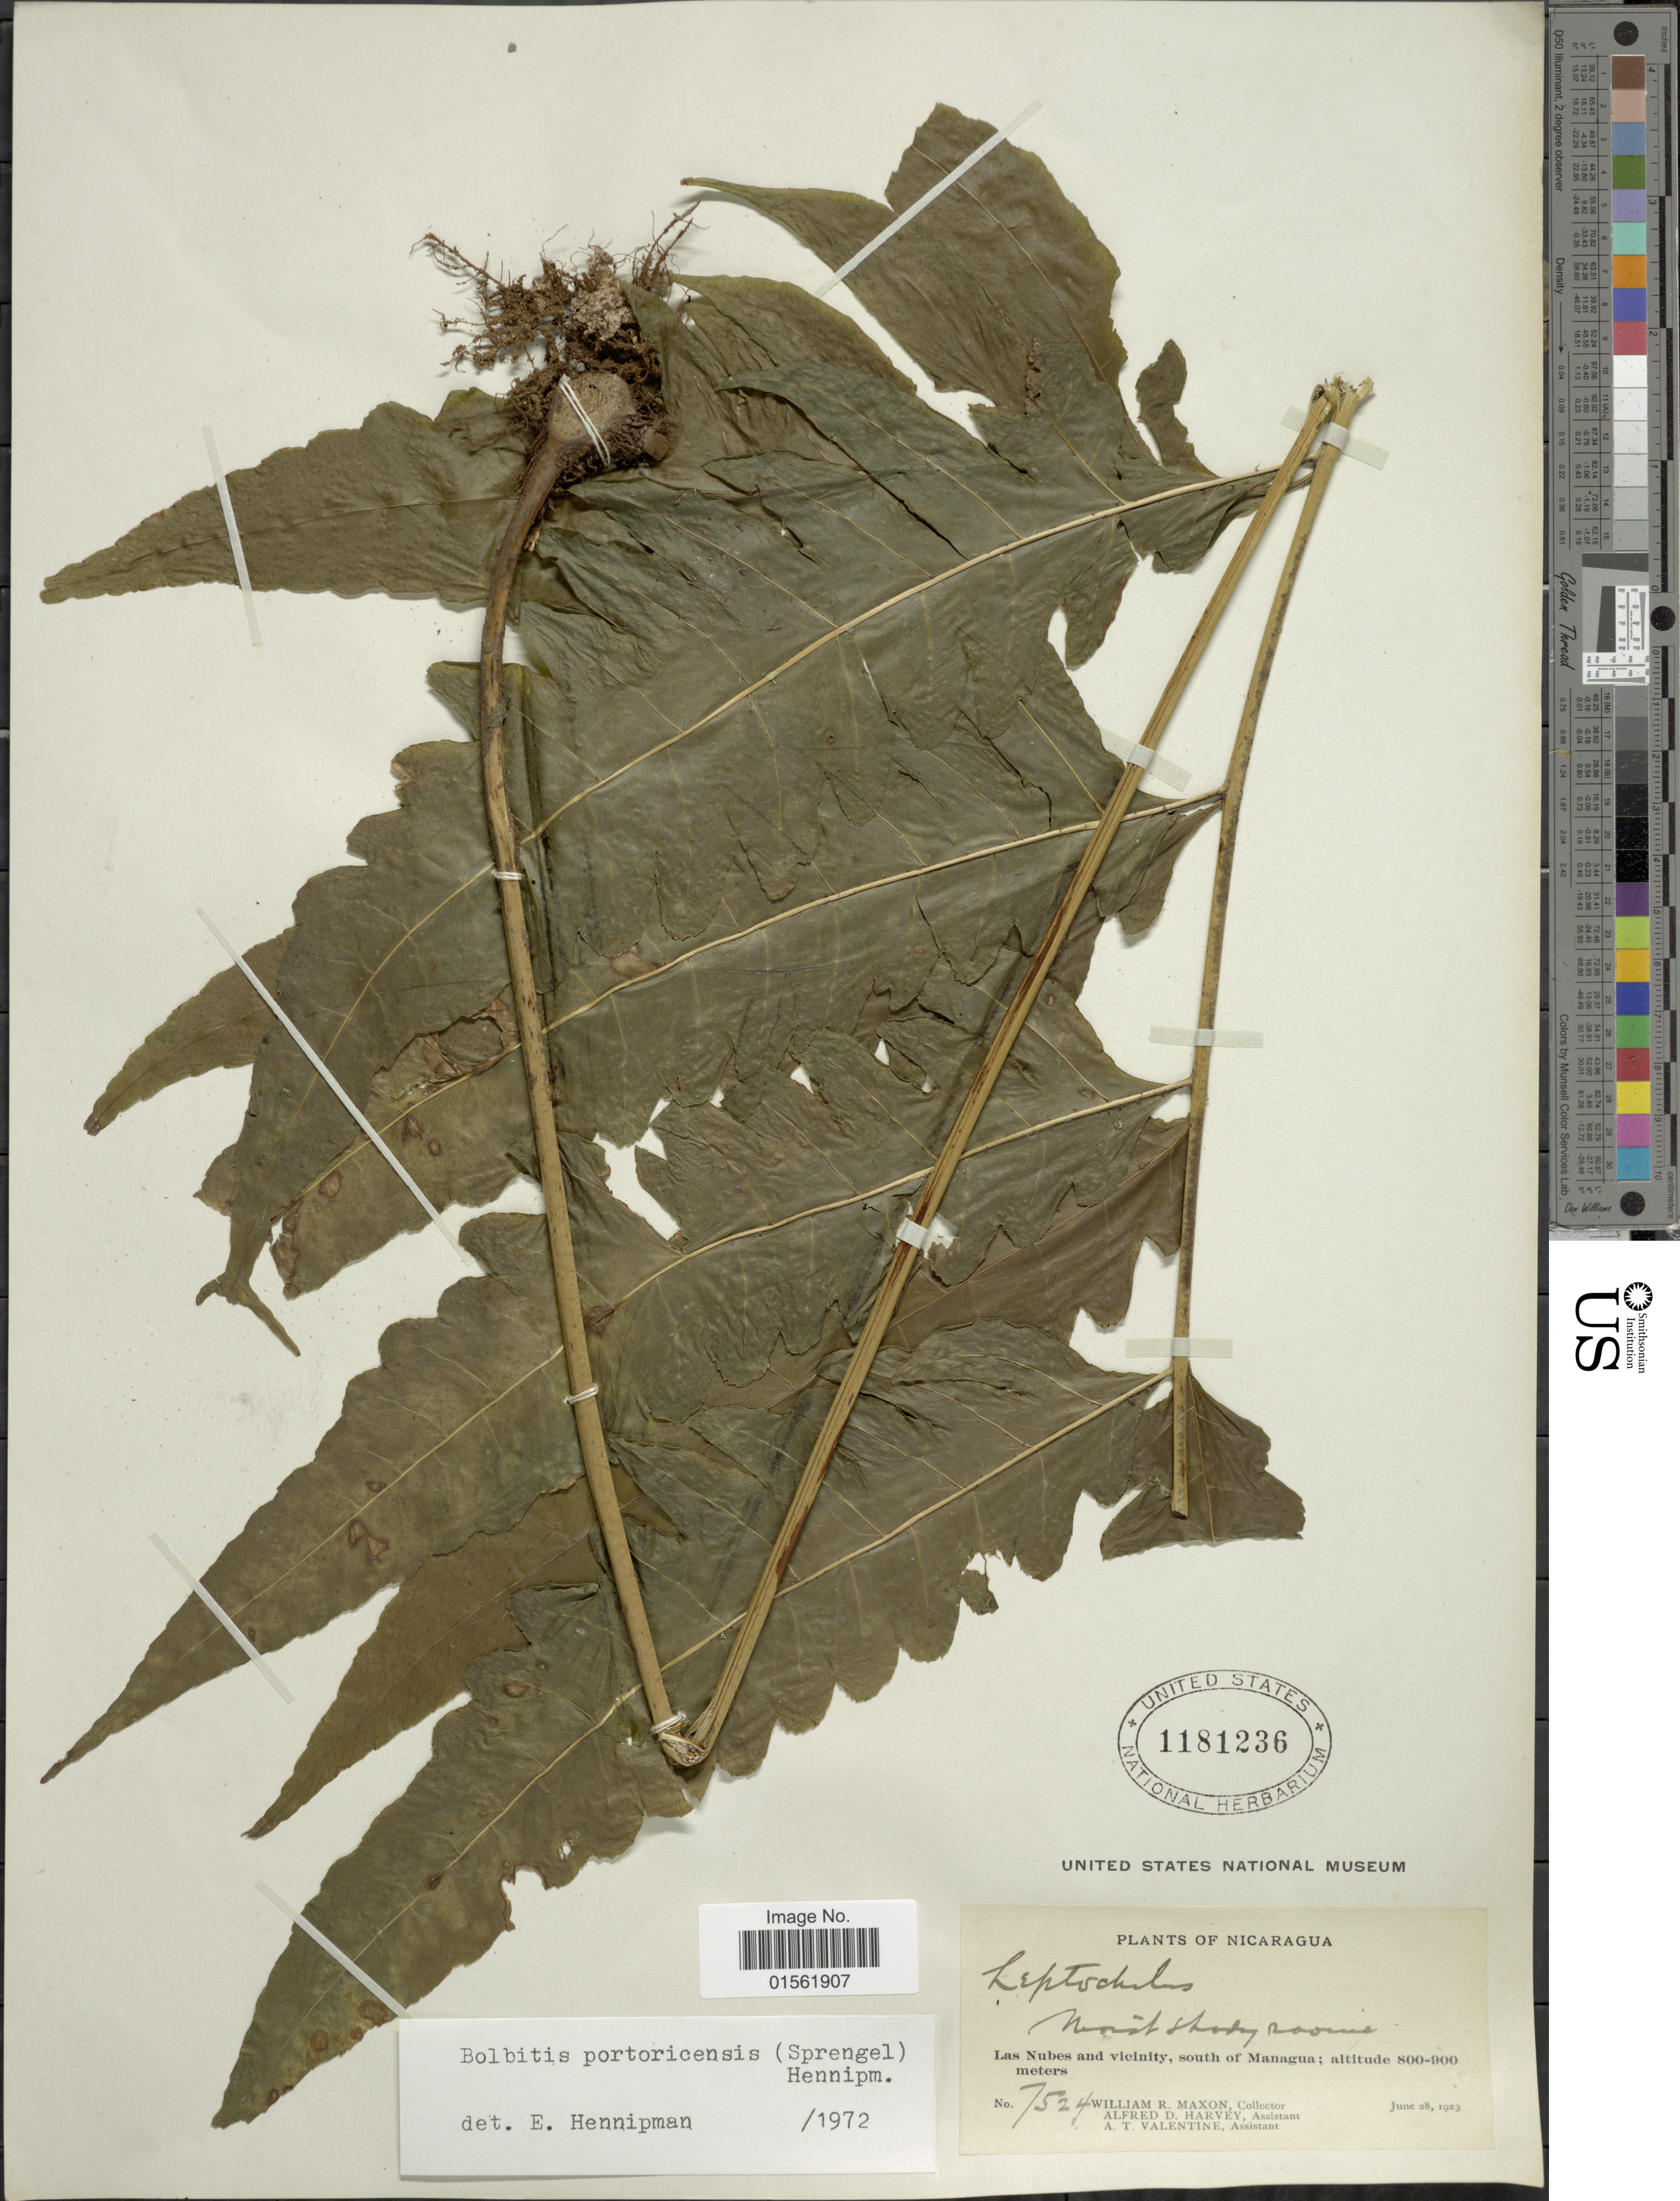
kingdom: Plantae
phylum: Tracheophyta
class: Polypodiopsida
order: Polypodiales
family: Dryopteridaceae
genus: Bolbitis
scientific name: Bolbitis portoricensis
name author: (Spreng.) Hennipman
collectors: W. R. Maxon, A. D. Harvey & A. Valentine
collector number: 7524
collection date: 1923-06-28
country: Nicaragua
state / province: Managua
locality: Las Nubes and vicinity, south of Managua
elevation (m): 800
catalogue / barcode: US 1181236